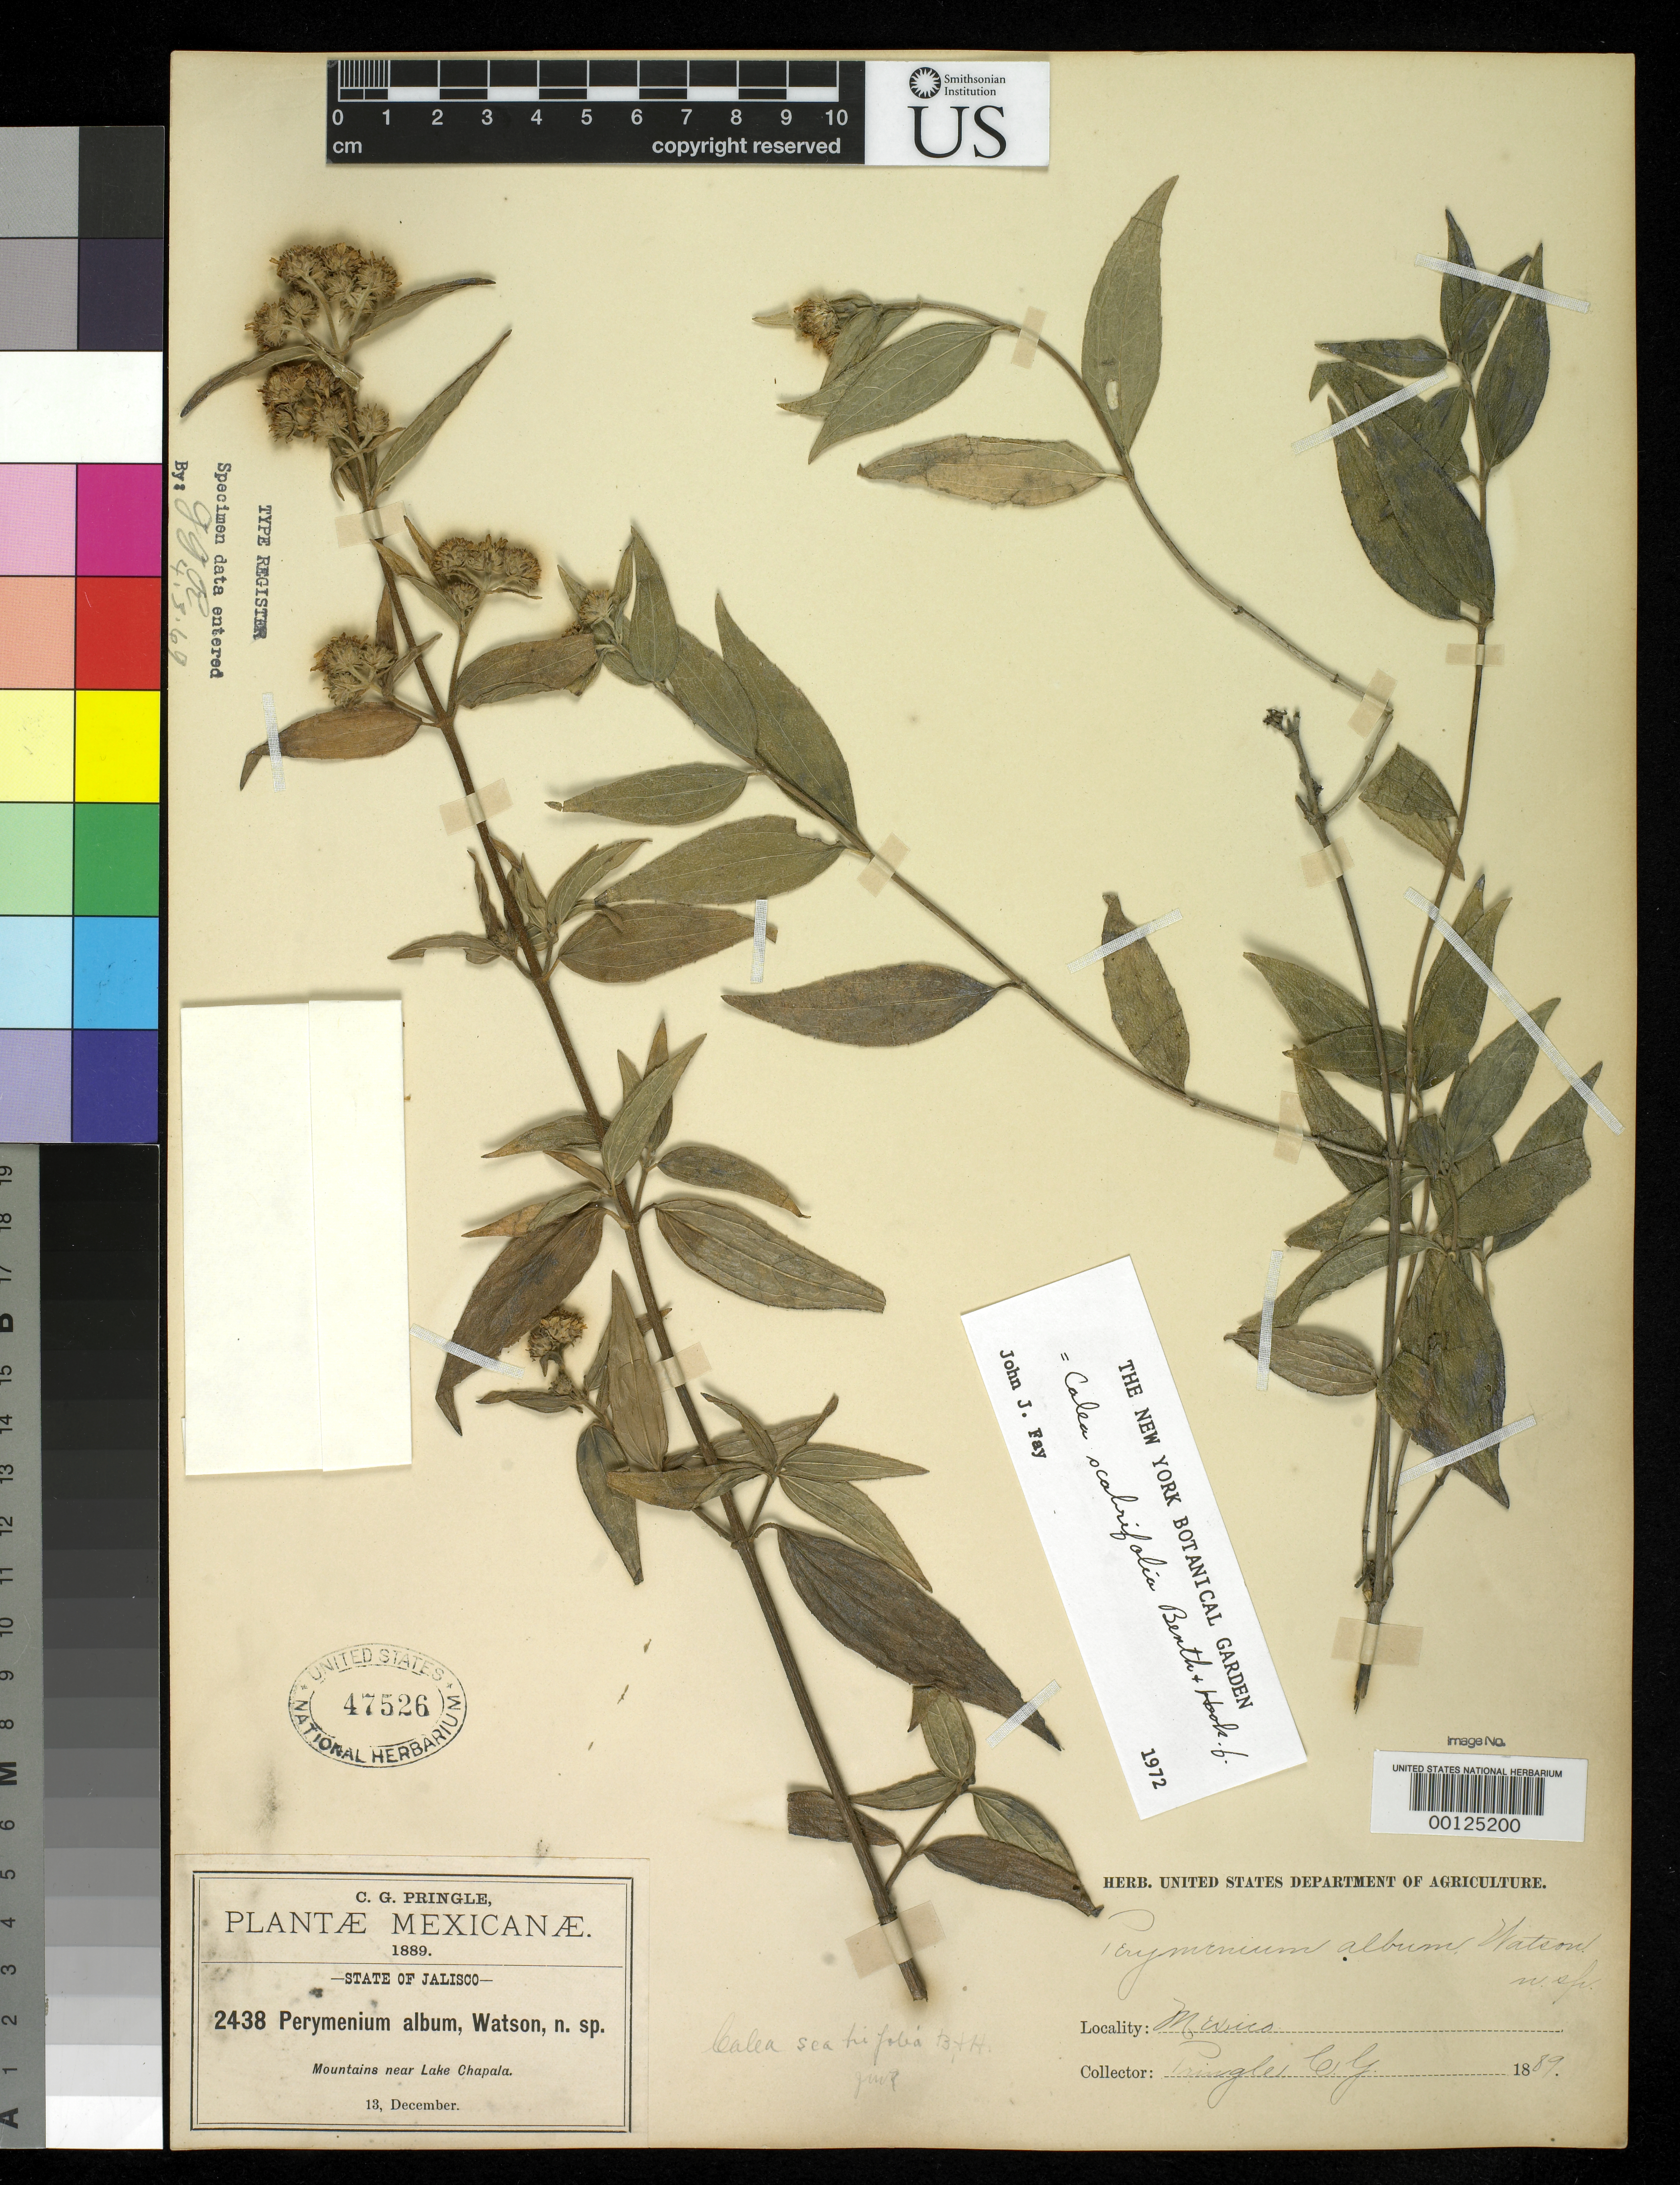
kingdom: Plantae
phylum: Tracheophyta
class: Magnoliopsida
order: Asterales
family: Asteraceae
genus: Perymenium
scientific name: Perymenium album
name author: S. Watson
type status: Isotype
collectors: C. G. Pringle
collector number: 2438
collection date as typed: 13 Dec 1889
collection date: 1889-12-13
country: Mexico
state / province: Jalisco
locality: Lake Chapala.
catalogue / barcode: US 47526